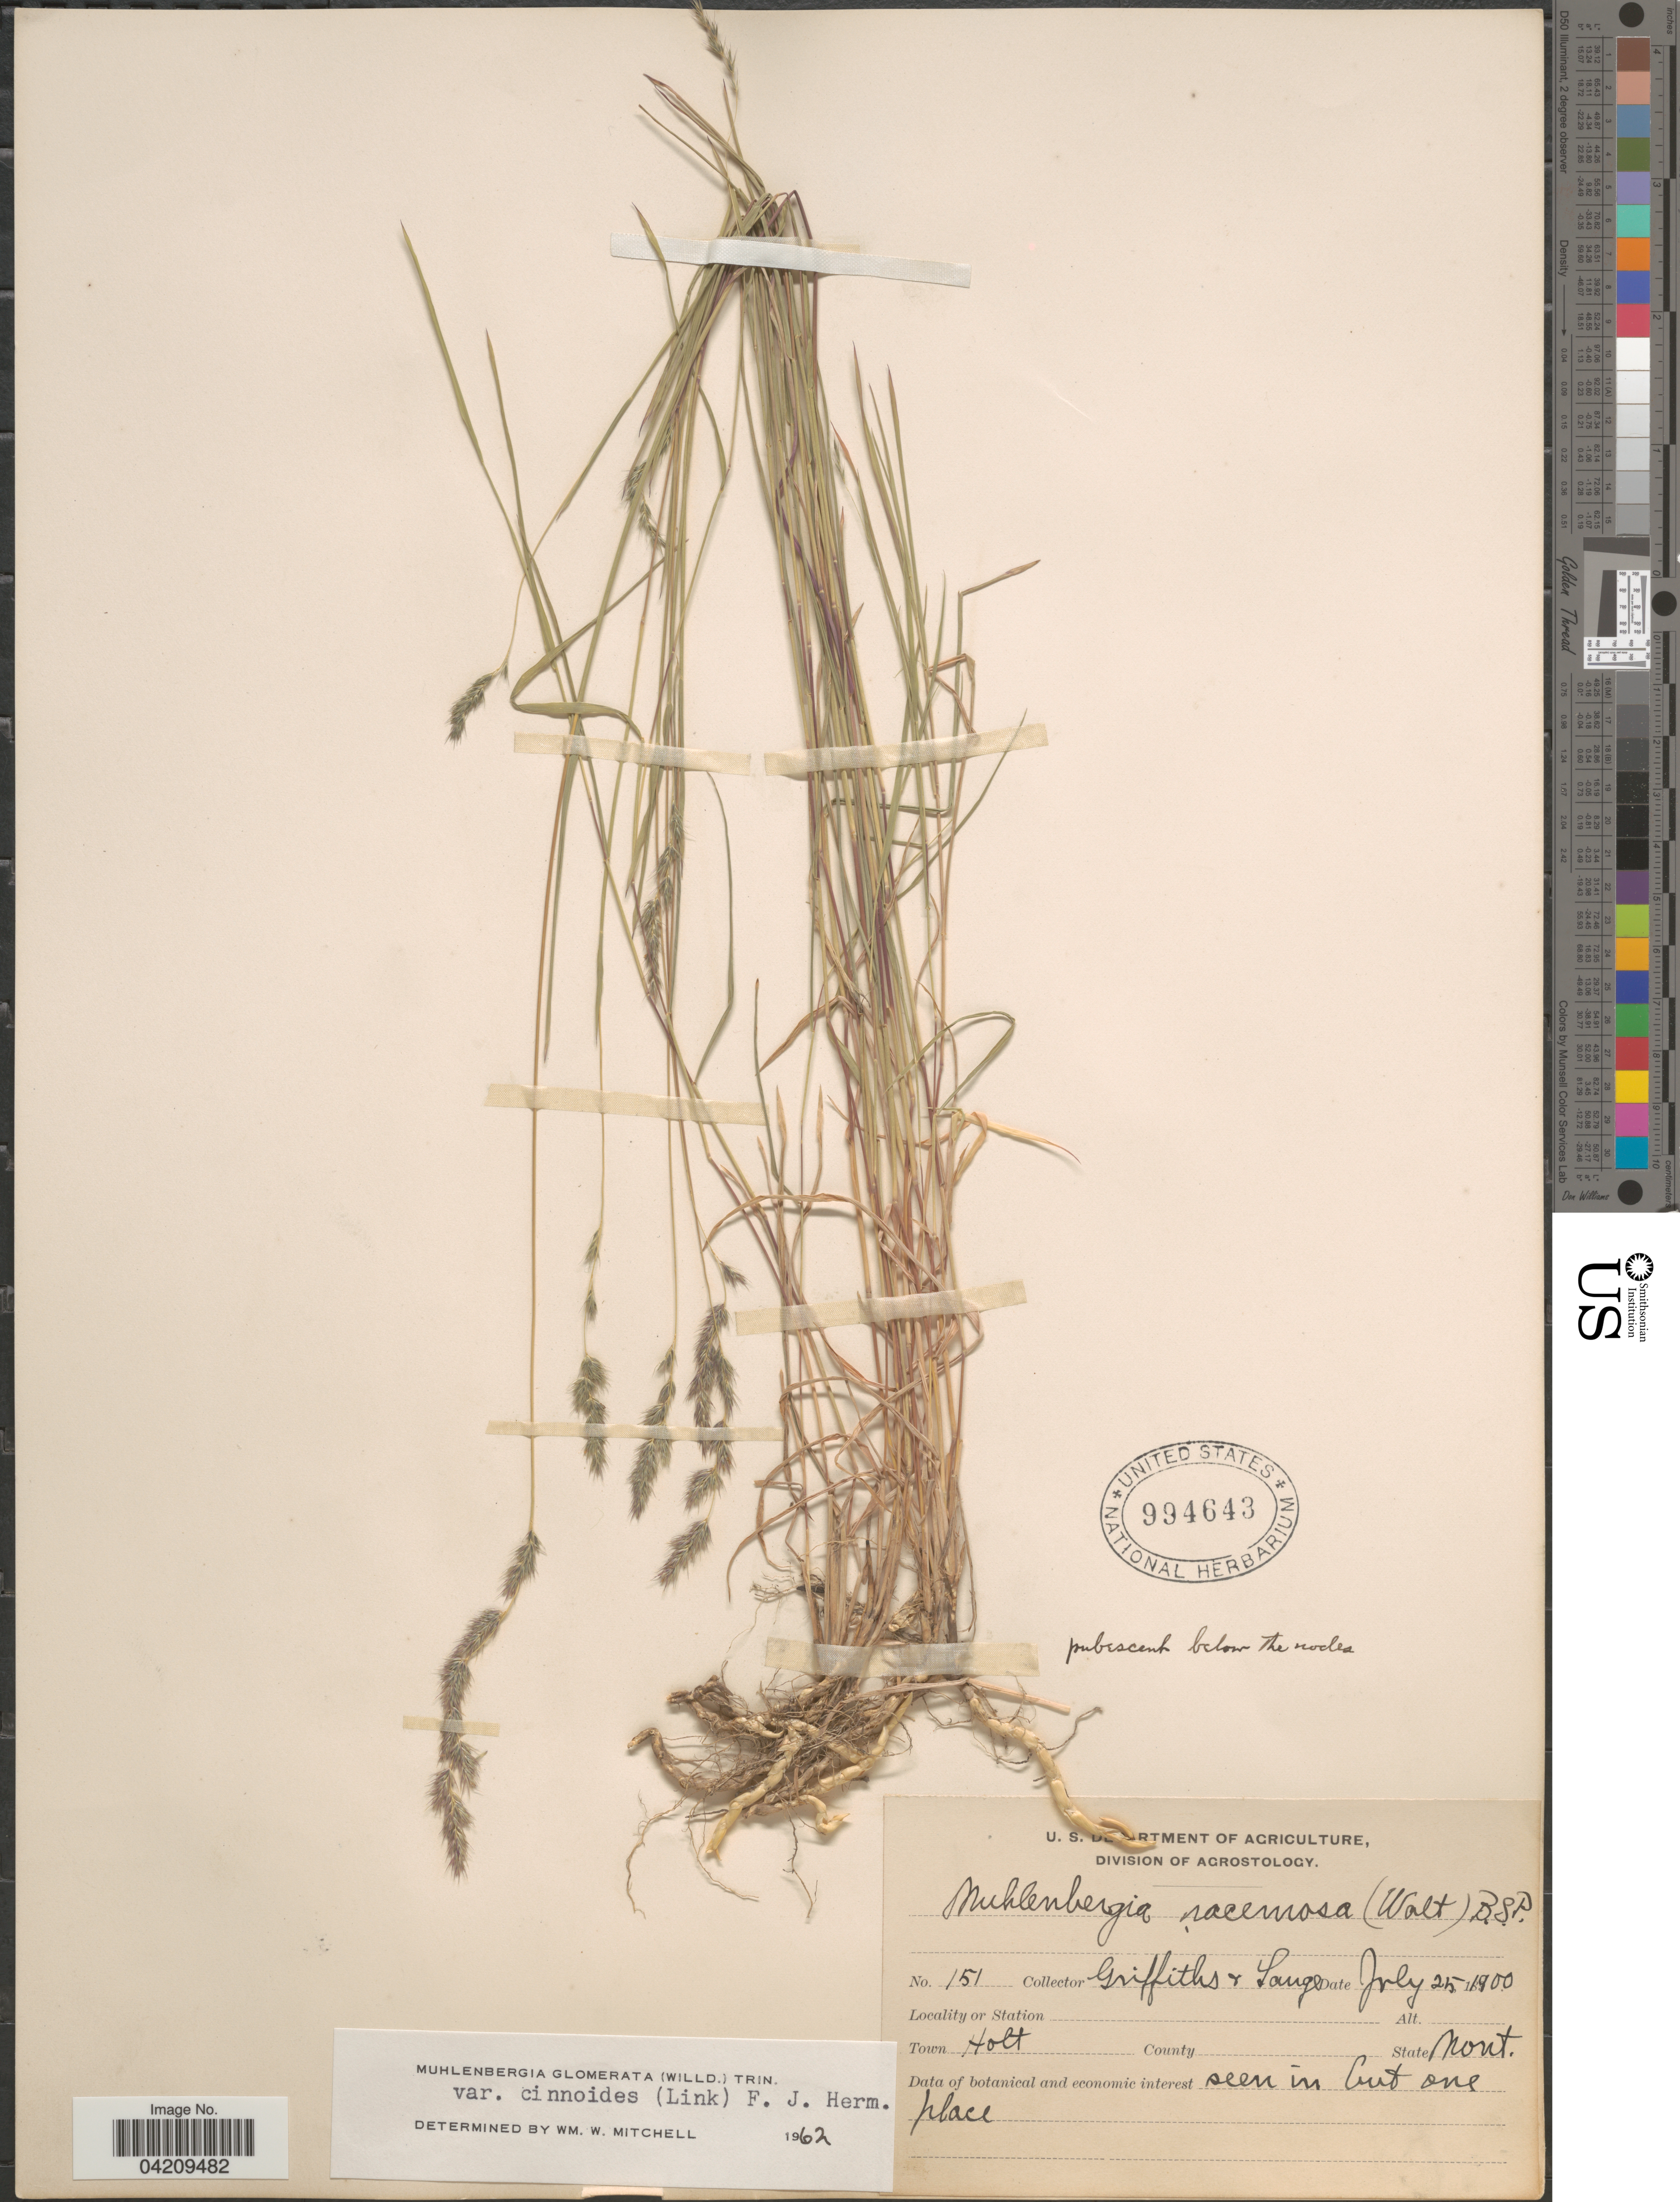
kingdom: Plantae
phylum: Tracheophyta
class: Liliopsida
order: Poales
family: Poaceae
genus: Muhlenbergia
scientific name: Muhlenbergia glomerata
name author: (Willd.) Trin.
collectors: -- Griffiths & -- Lange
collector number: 151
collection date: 1900-07-25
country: United States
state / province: Montana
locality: Town Holt.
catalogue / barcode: US 994643